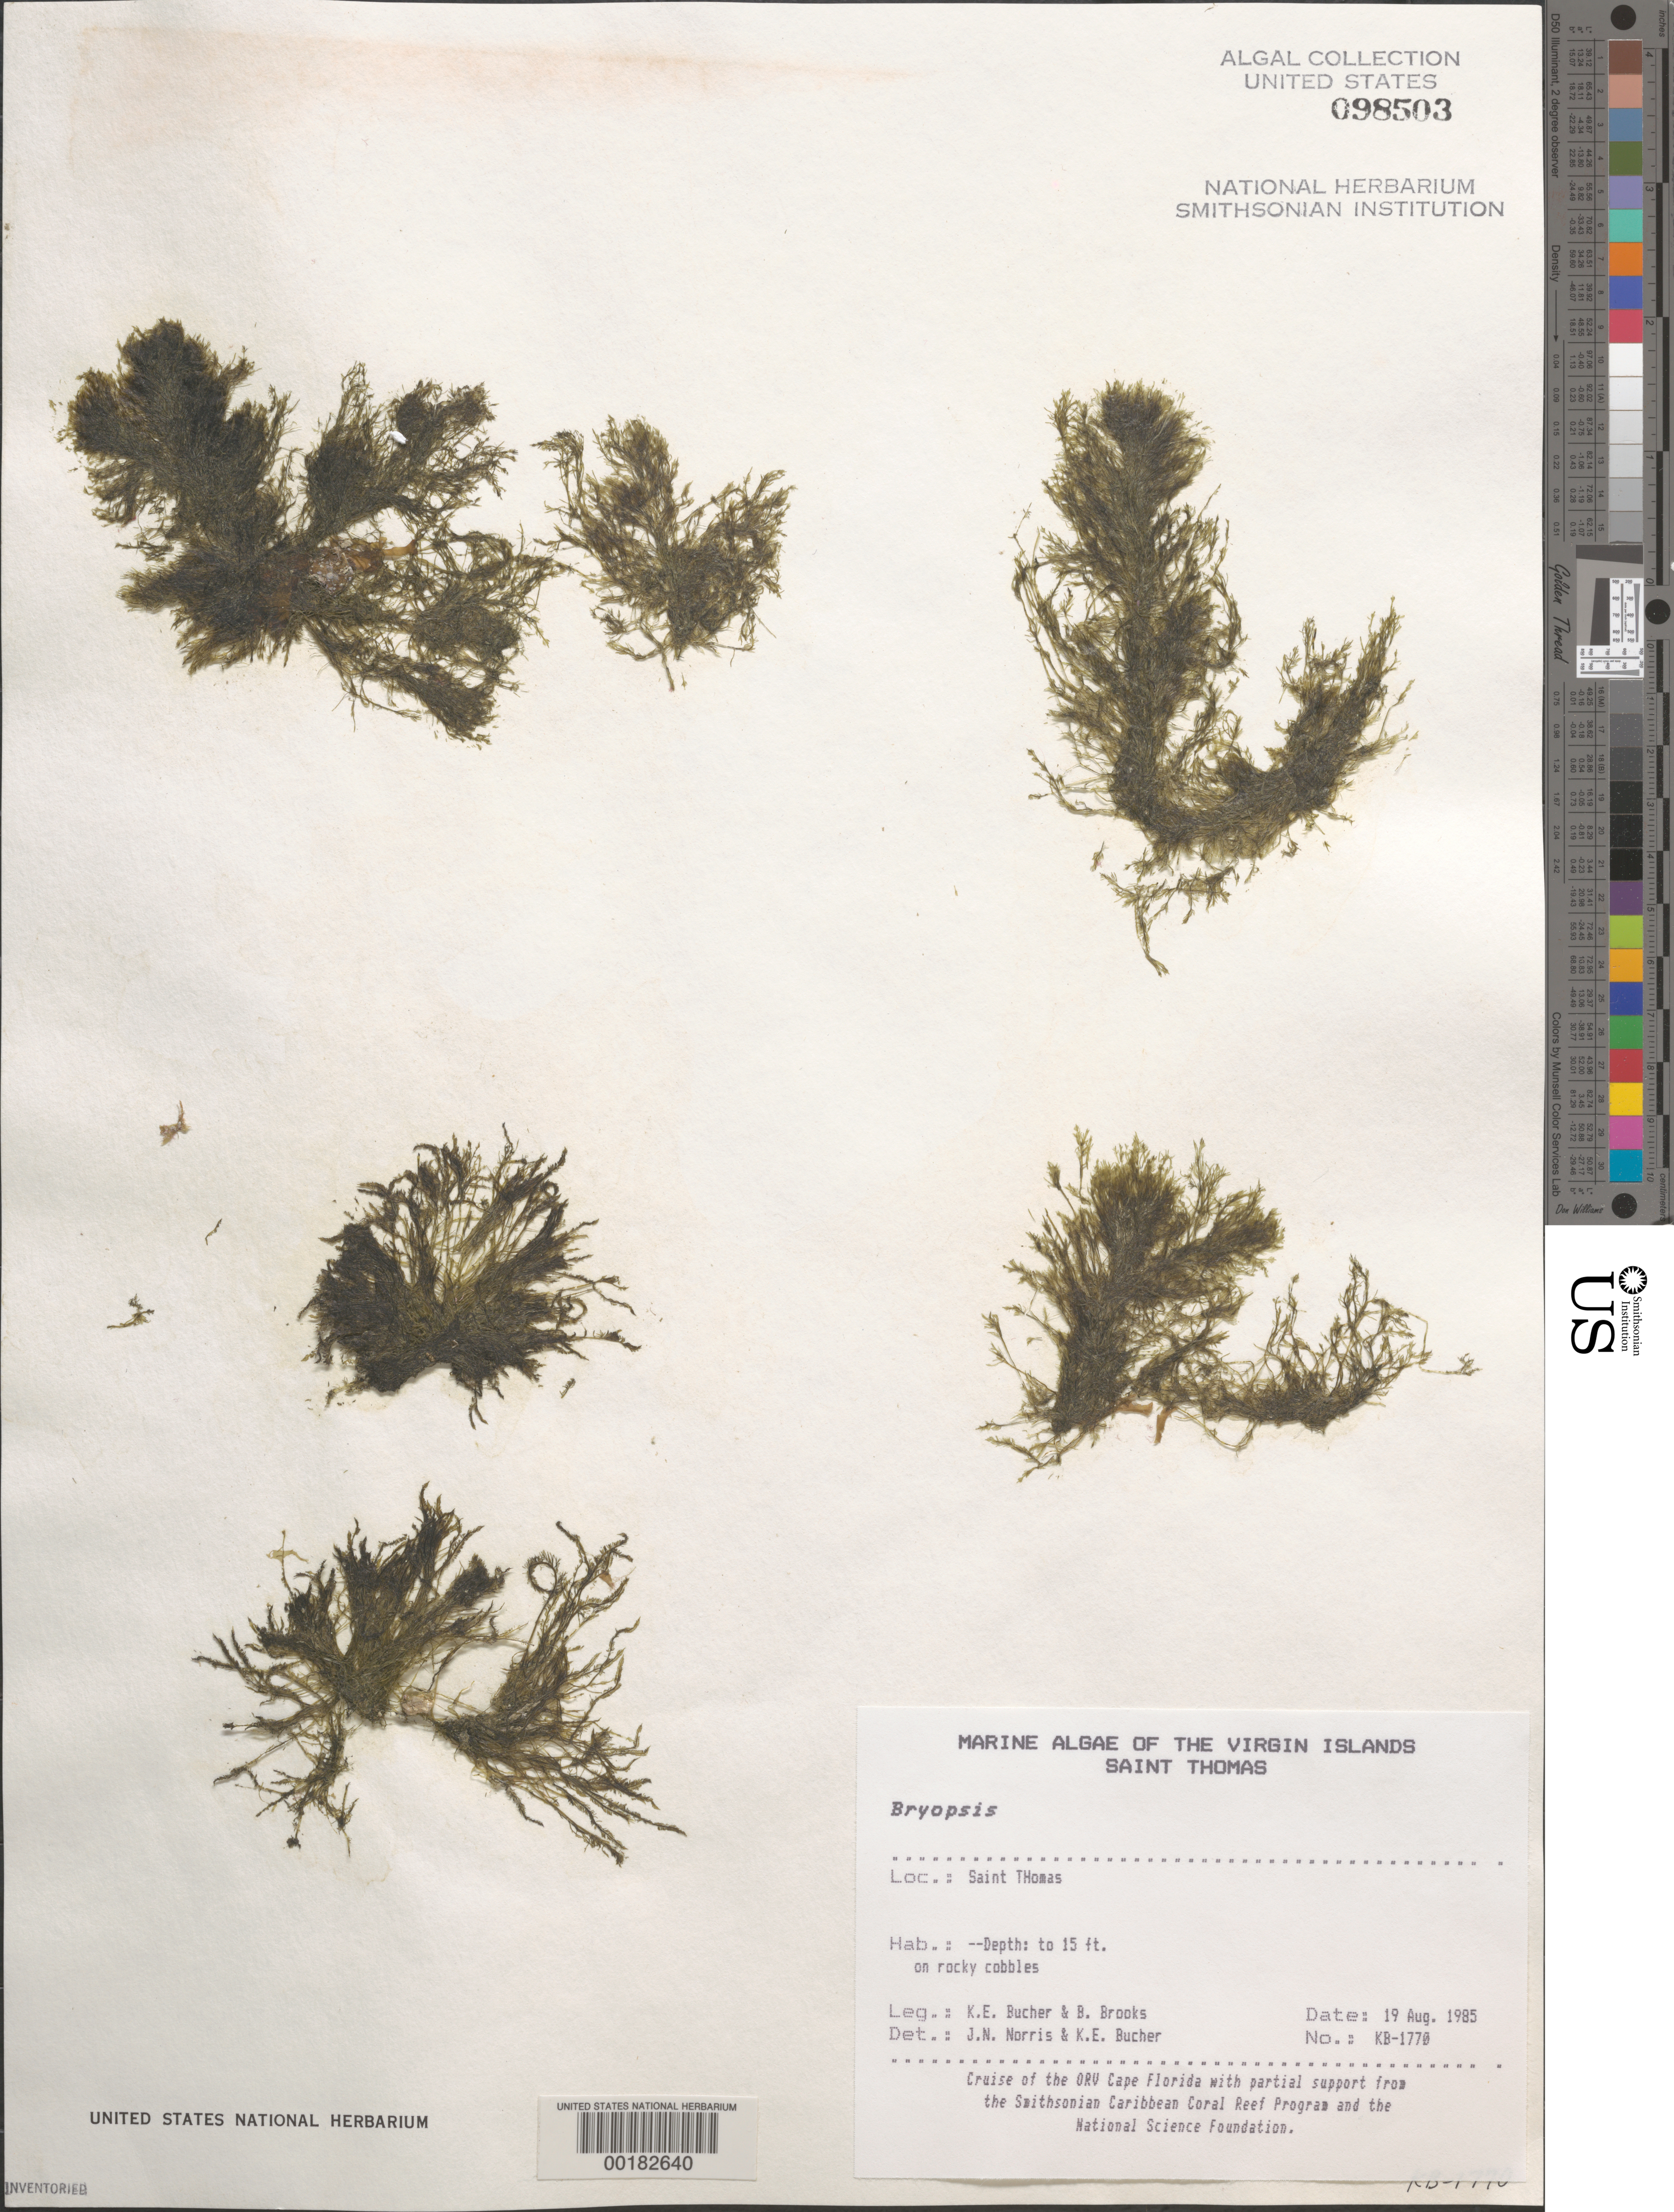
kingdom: Plantae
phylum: Chlorophyta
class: Ulvophyceae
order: Bryopsidales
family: Bryopsidaceae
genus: Bryopsis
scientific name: Bryopsis sp.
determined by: Norris, J. N.; Bucher, K. E.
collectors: K. E. Bucher & B. Brooks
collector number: Kb-1770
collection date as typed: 19 Aug 1985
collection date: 1985-08-19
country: U.S. Virgin Islands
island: St. Thomas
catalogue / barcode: US 98503